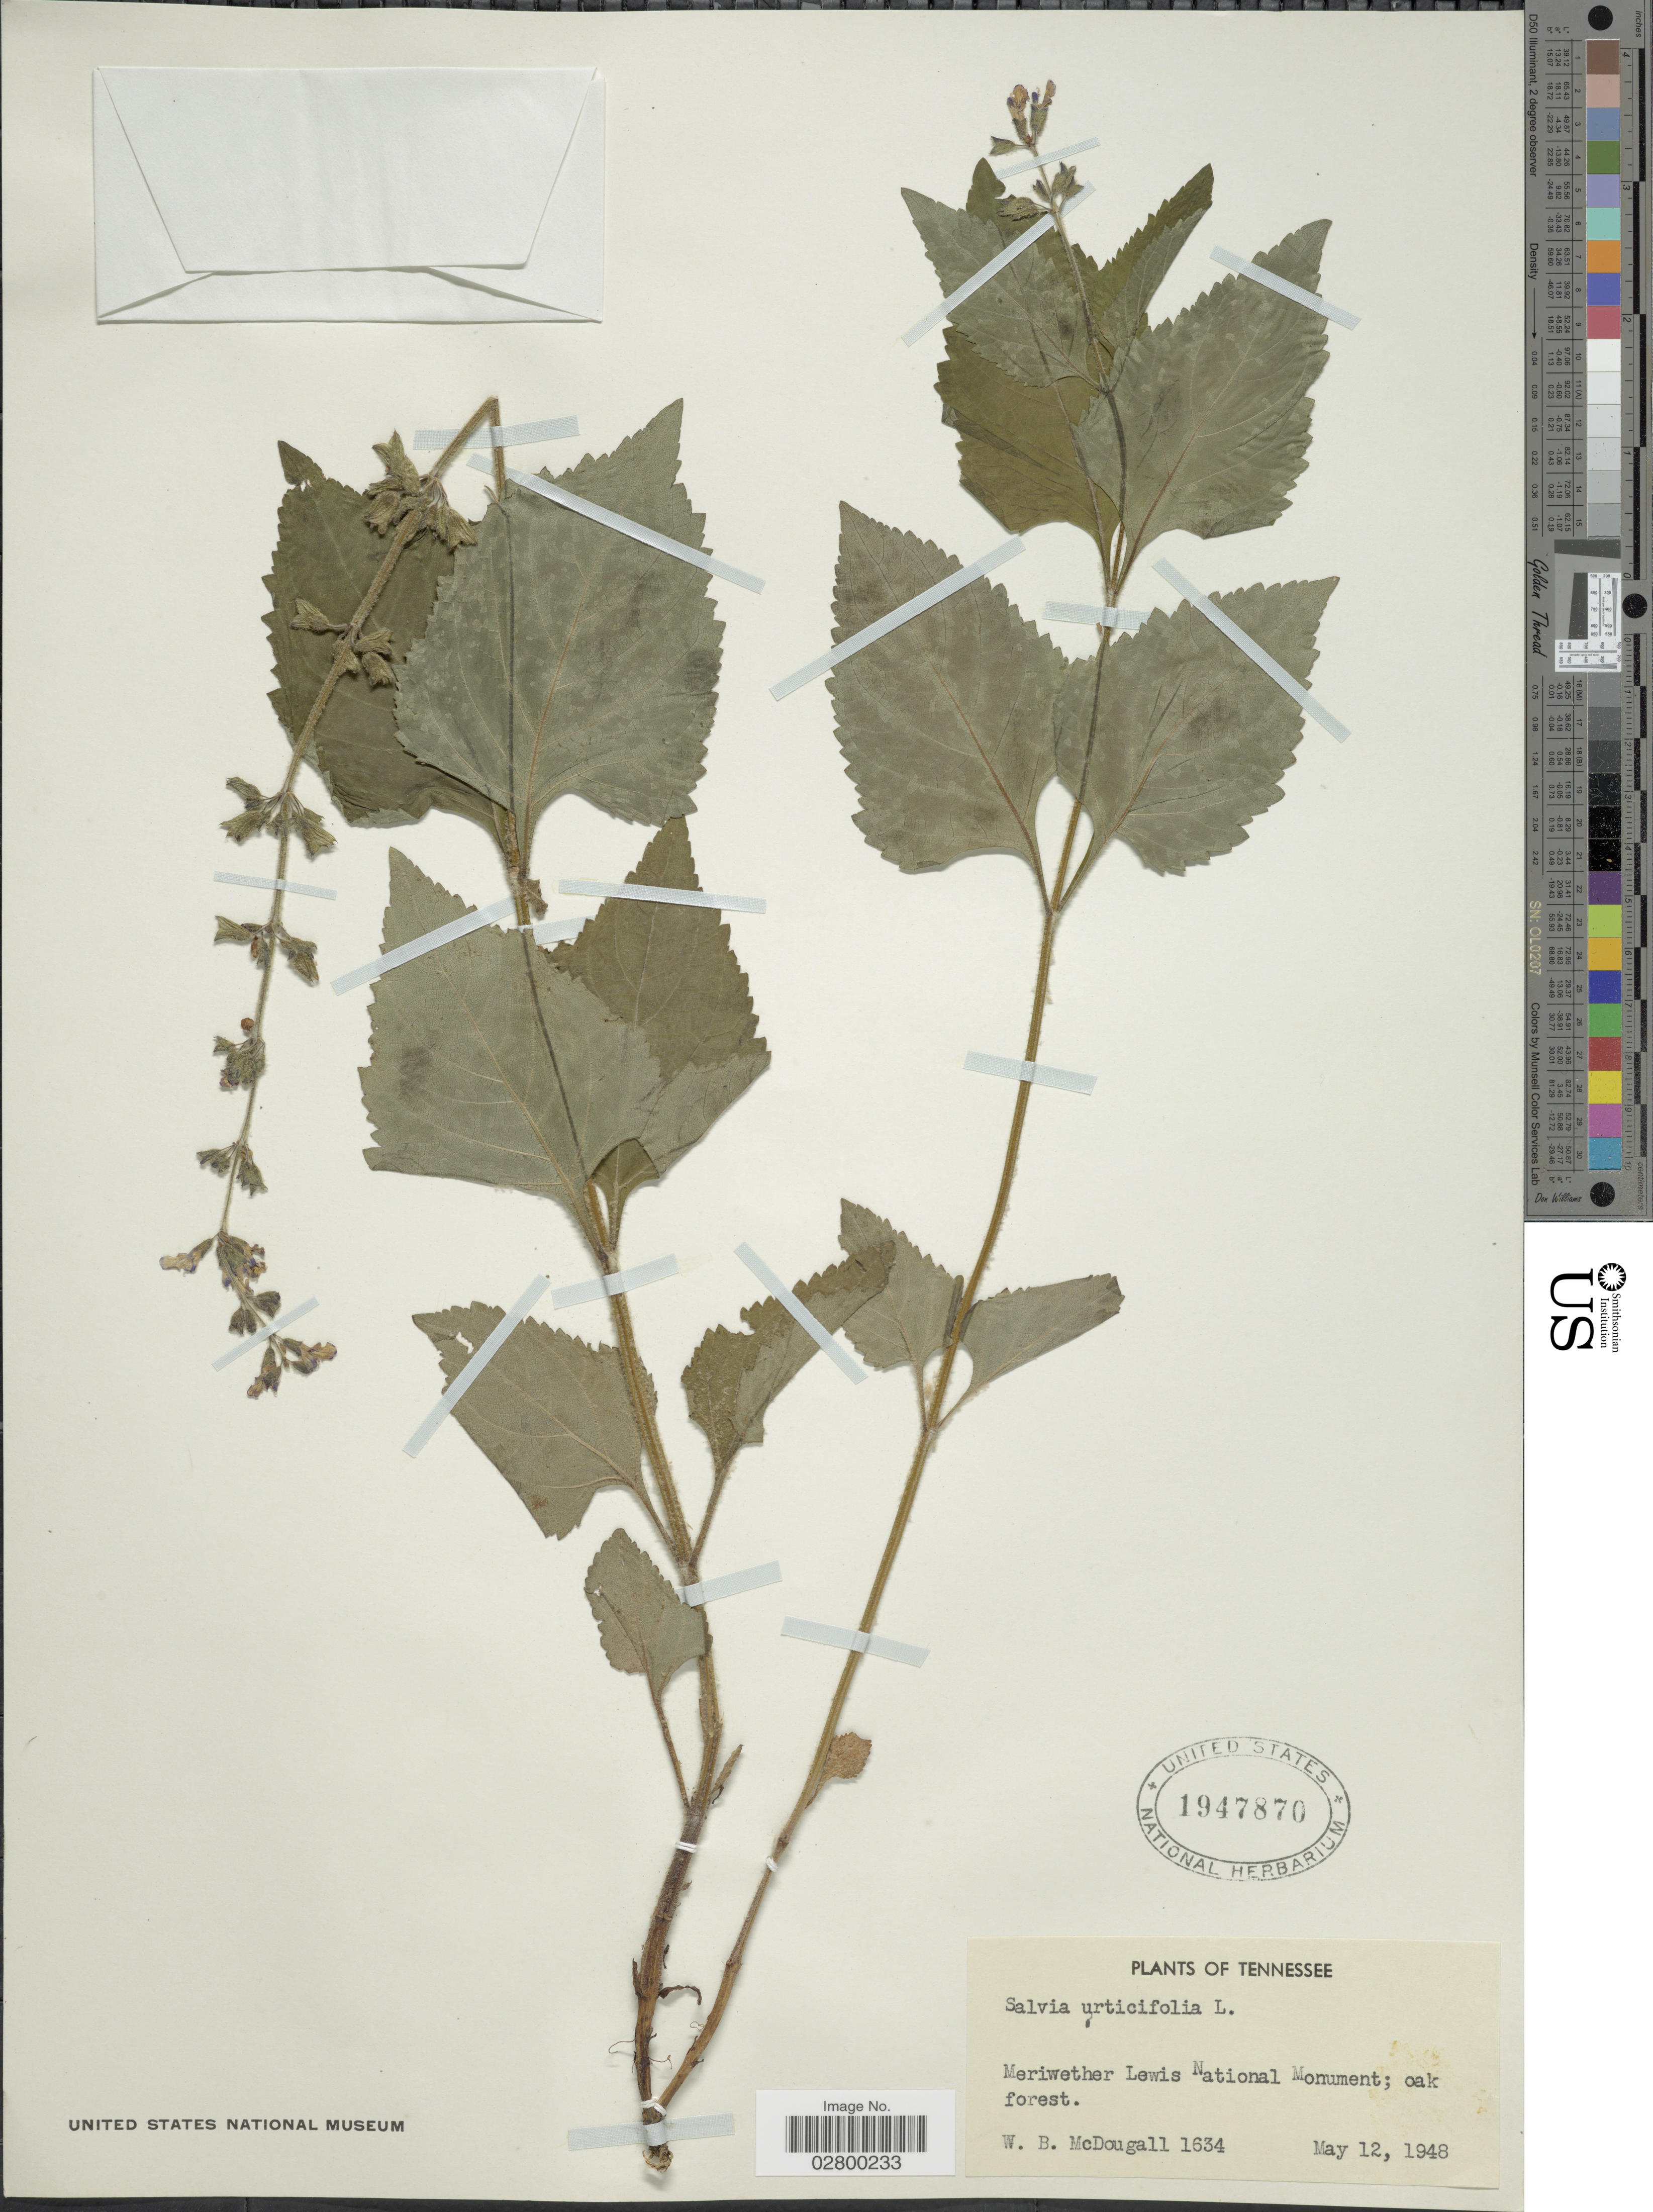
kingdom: Plantae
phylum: Tracheophyta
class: Magnoliopsida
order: Lamiales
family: Lamiaceae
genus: Salvia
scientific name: Salvia urticifolia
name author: L.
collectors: W. B. McDougall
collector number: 1634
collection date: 1948-05-12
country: United States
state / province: Tennessee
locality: Meriwether Lewis National Monument.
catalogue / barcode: US 1947870